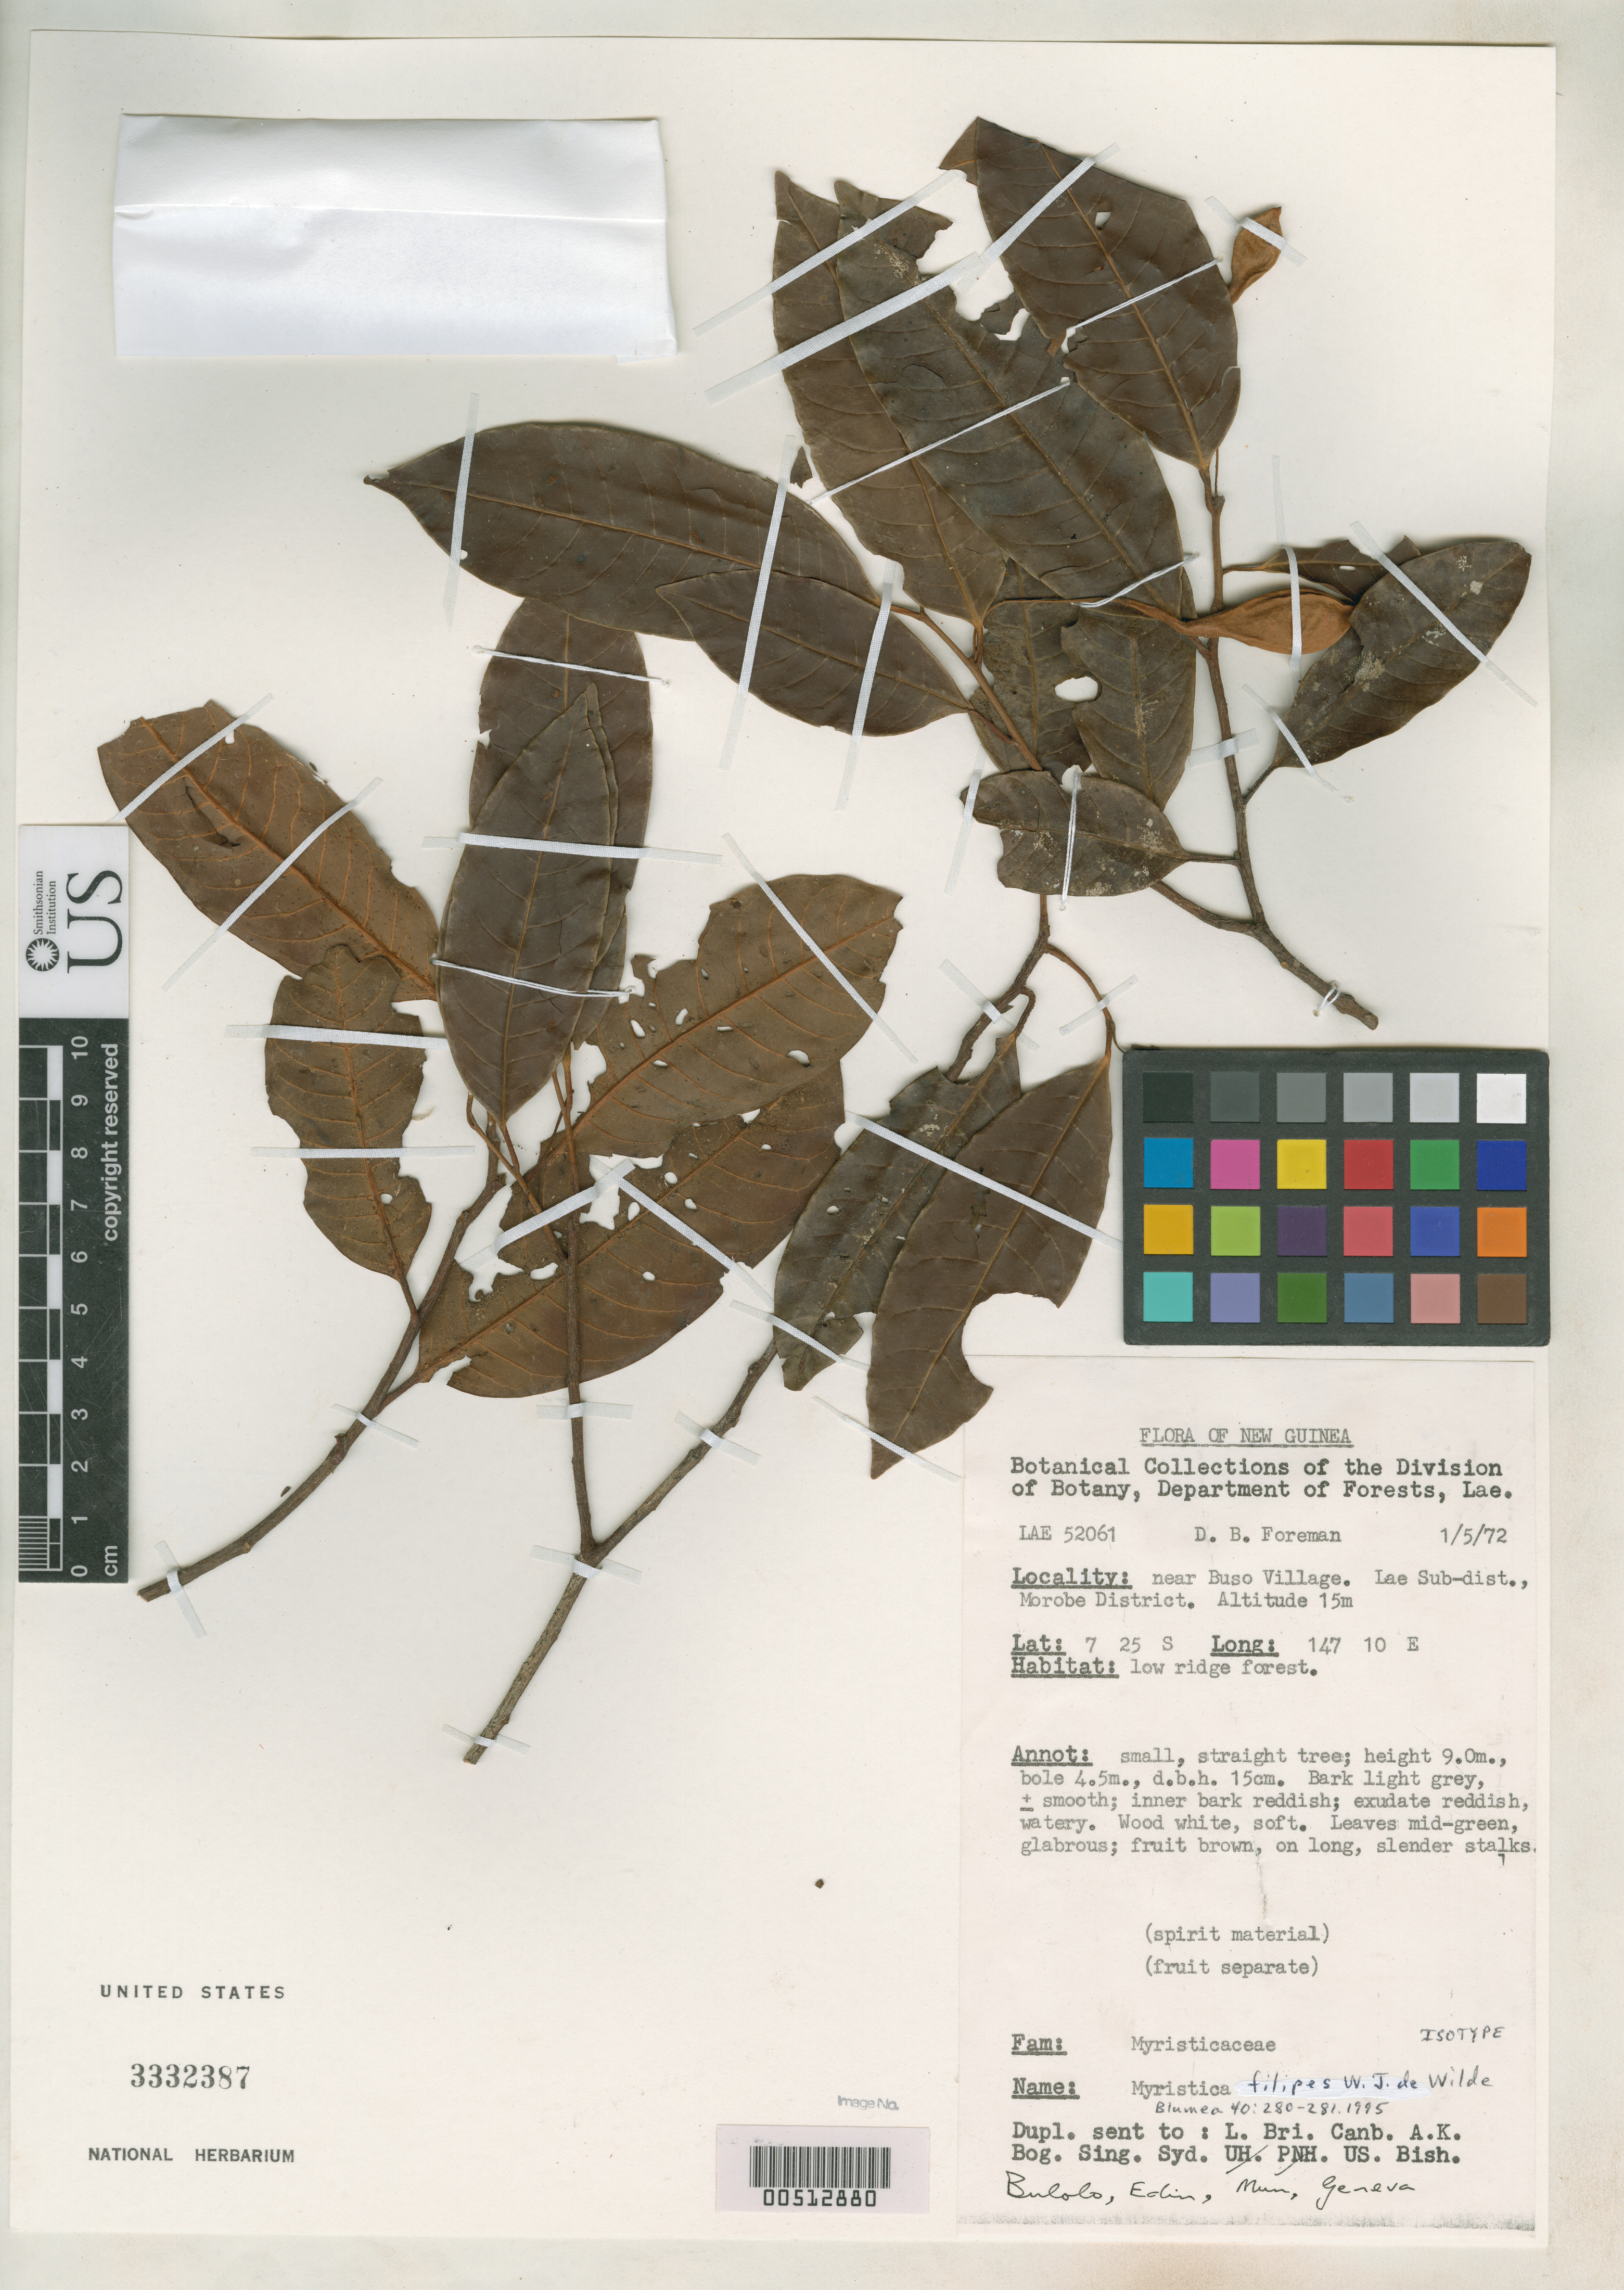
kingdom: Plantae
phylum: Tracheophyta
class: Magnoliopsida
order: Magnoliales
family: Myristicaceae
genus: Myristica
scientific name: Myristica filipes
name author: W.J. de Wilde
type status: Isotype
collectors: D. Foreman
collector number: Lae 52061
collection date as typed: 01 May 1972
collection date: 1972-05-01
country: Papua New Guinea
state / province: Morobe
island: New Guinea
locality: Lae subdist., near Buso village.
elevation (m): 15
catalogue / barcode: US 3332387